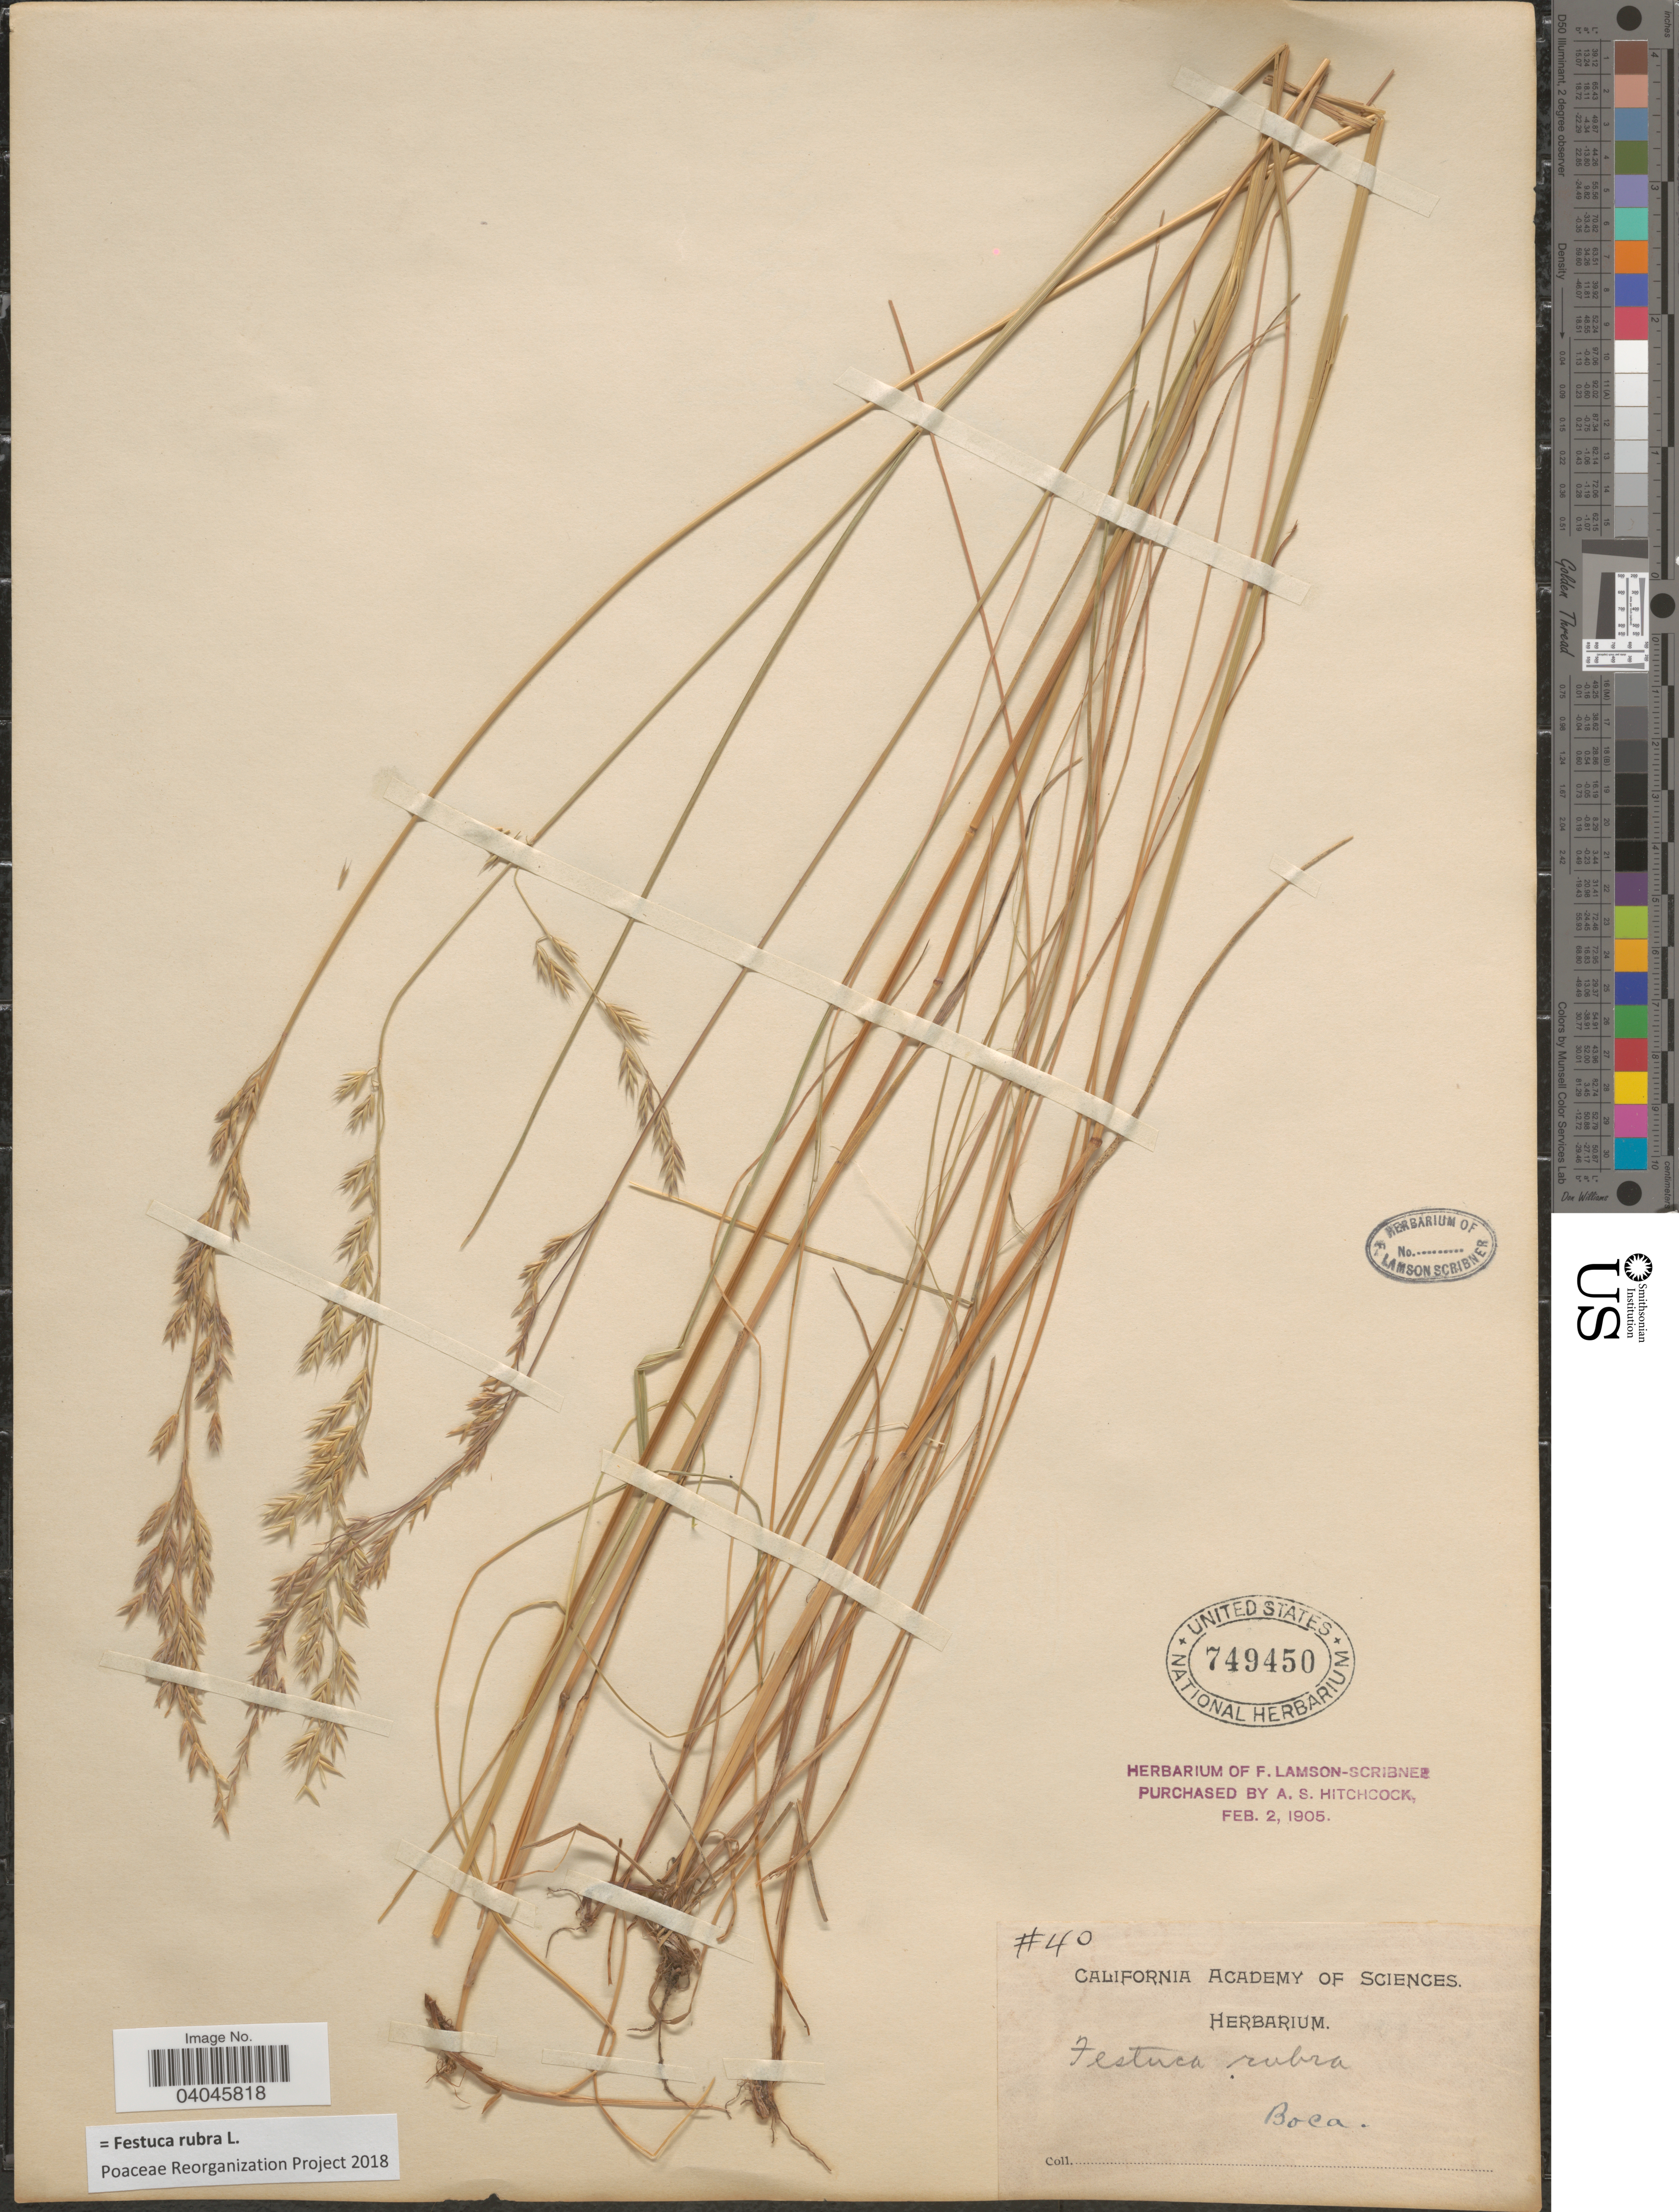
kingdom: Plantae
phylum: Tracheophyta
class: Liliopsida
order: Poales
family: Poaceae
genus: Festuca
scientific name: Festuca rubra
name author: L.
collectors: ex herb. Cal. Academy of Sciences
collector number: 40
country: United States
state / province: California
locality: Boca.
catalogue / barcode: US 749450